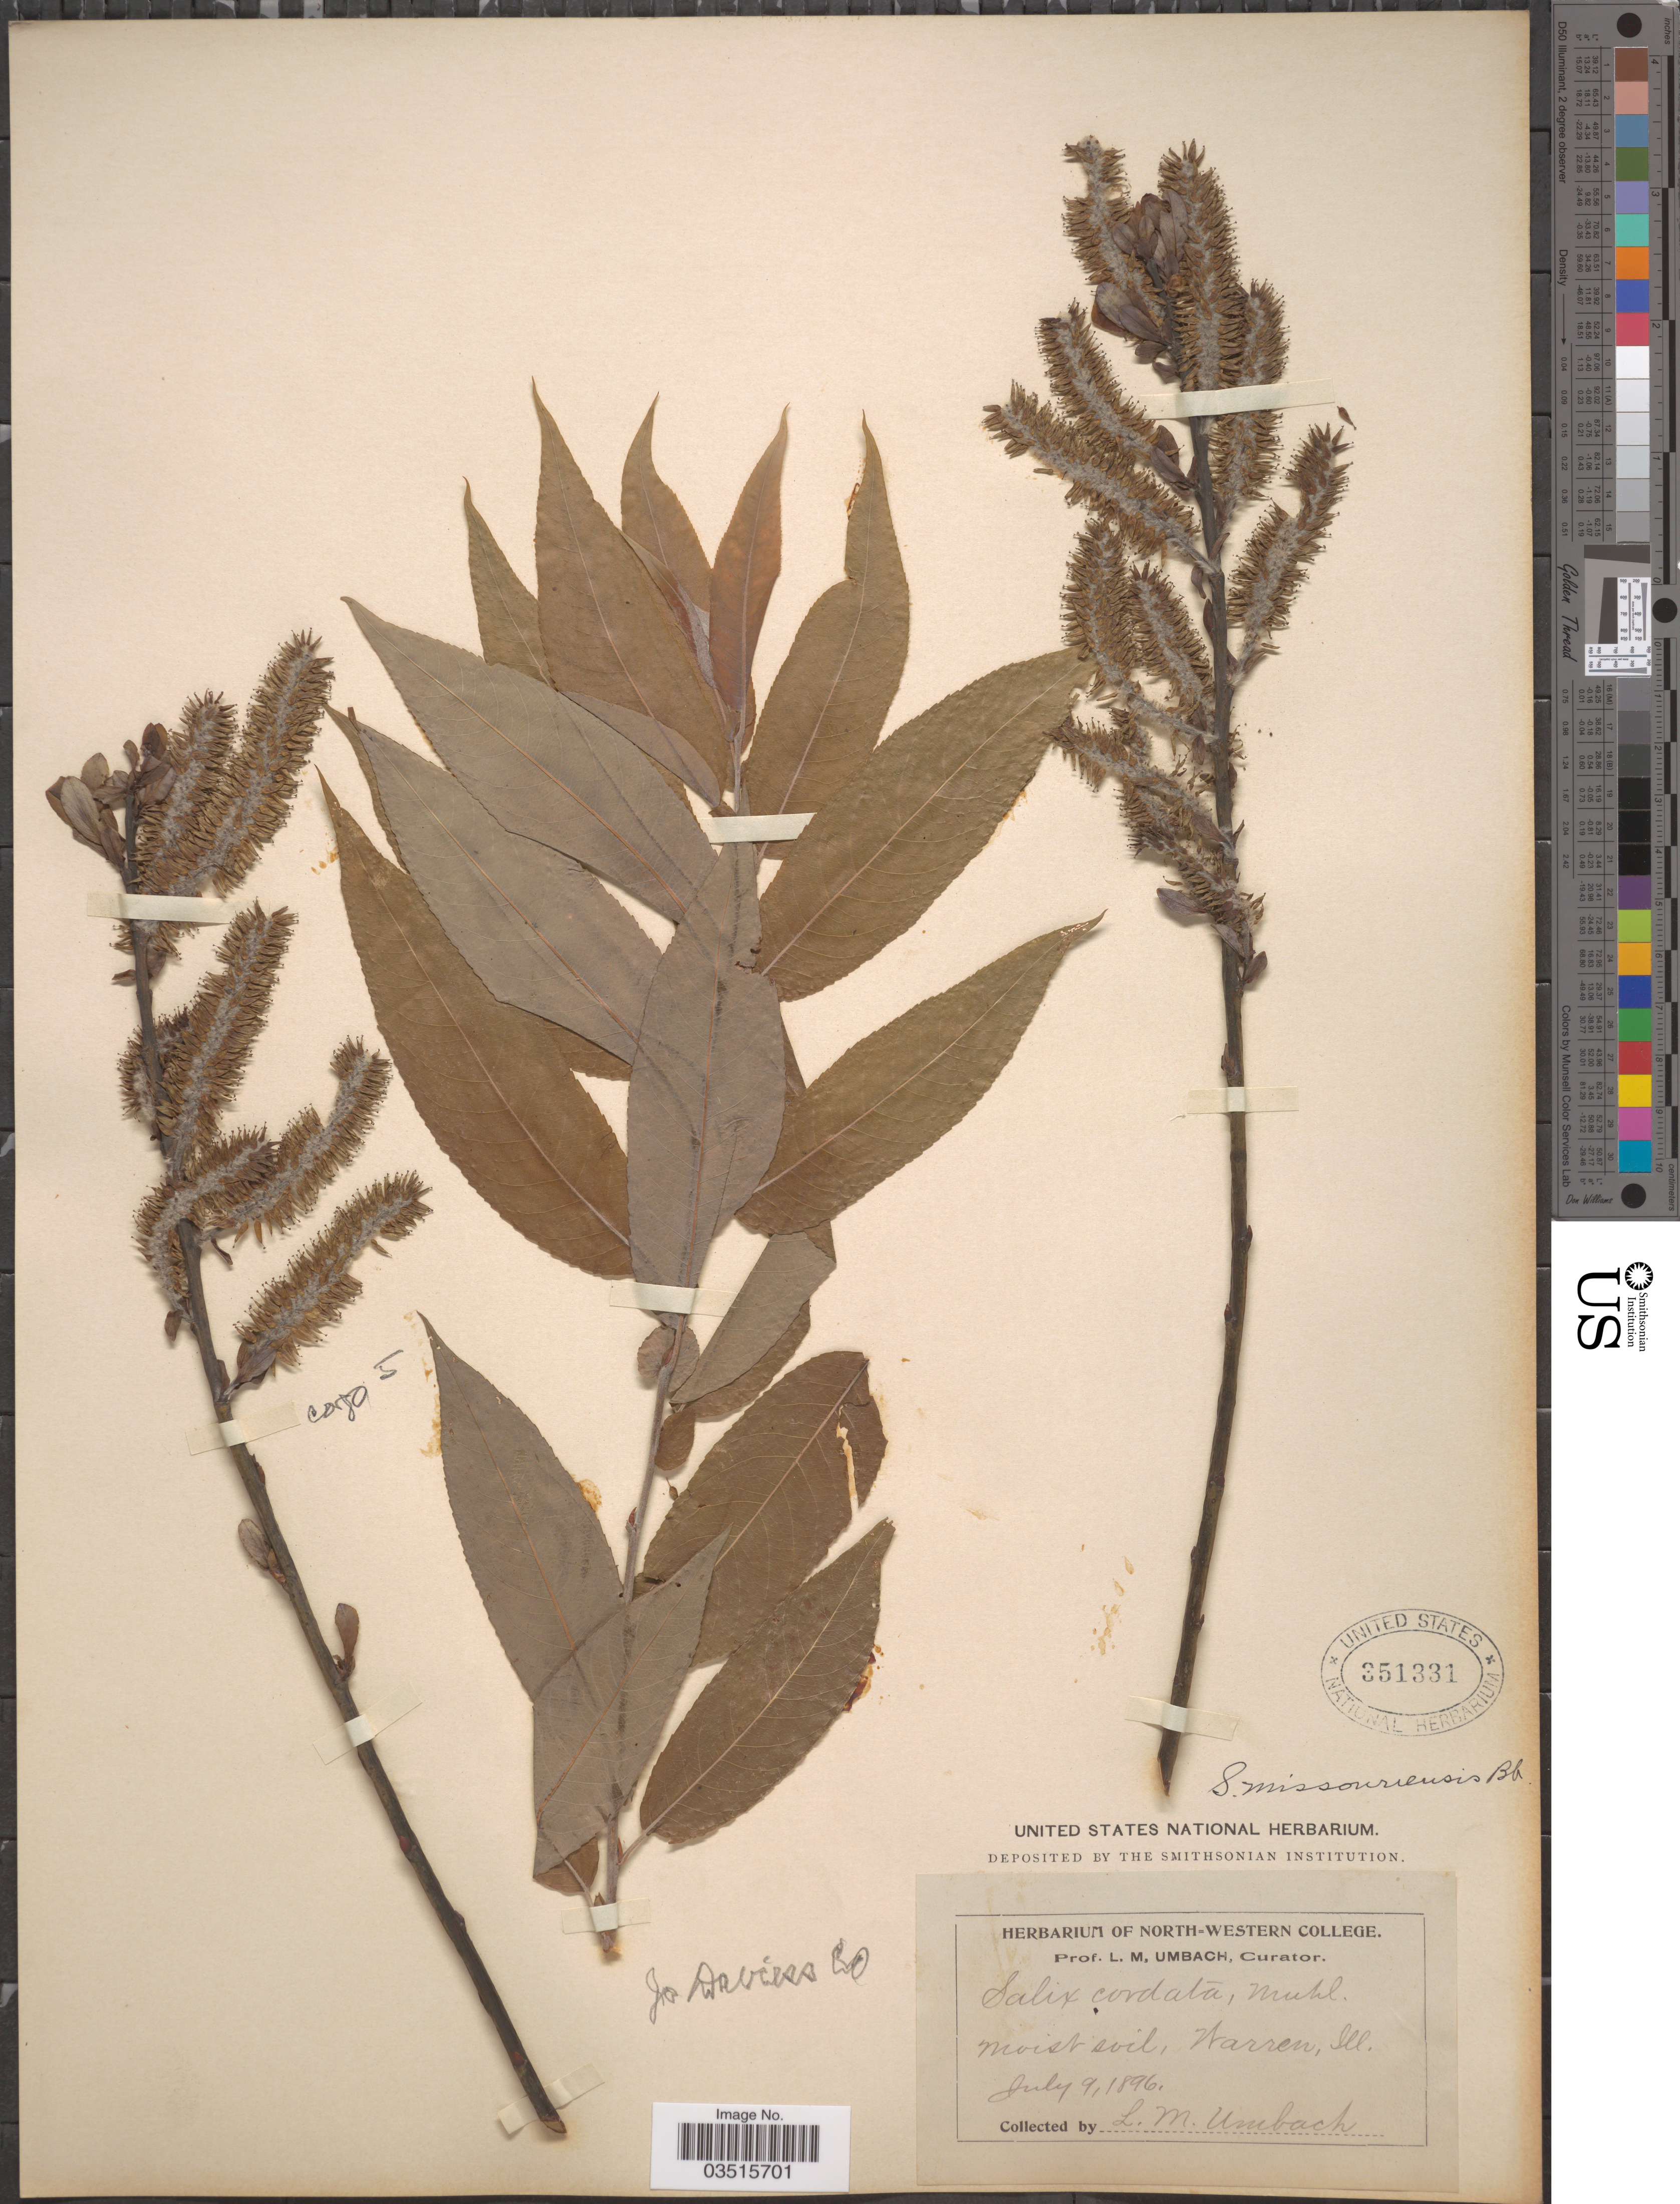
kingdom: Plantae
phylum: Tracheophyta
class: Magnoliopsida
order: Malpighiales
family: Salicaceae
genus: Salix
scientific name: Salix missouriensis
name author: Bebb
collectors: L. M. Umbach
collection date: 1896-07-09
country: United States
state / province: Illinois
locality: Warren. Jo Daviess Co.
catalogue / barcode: US 351331